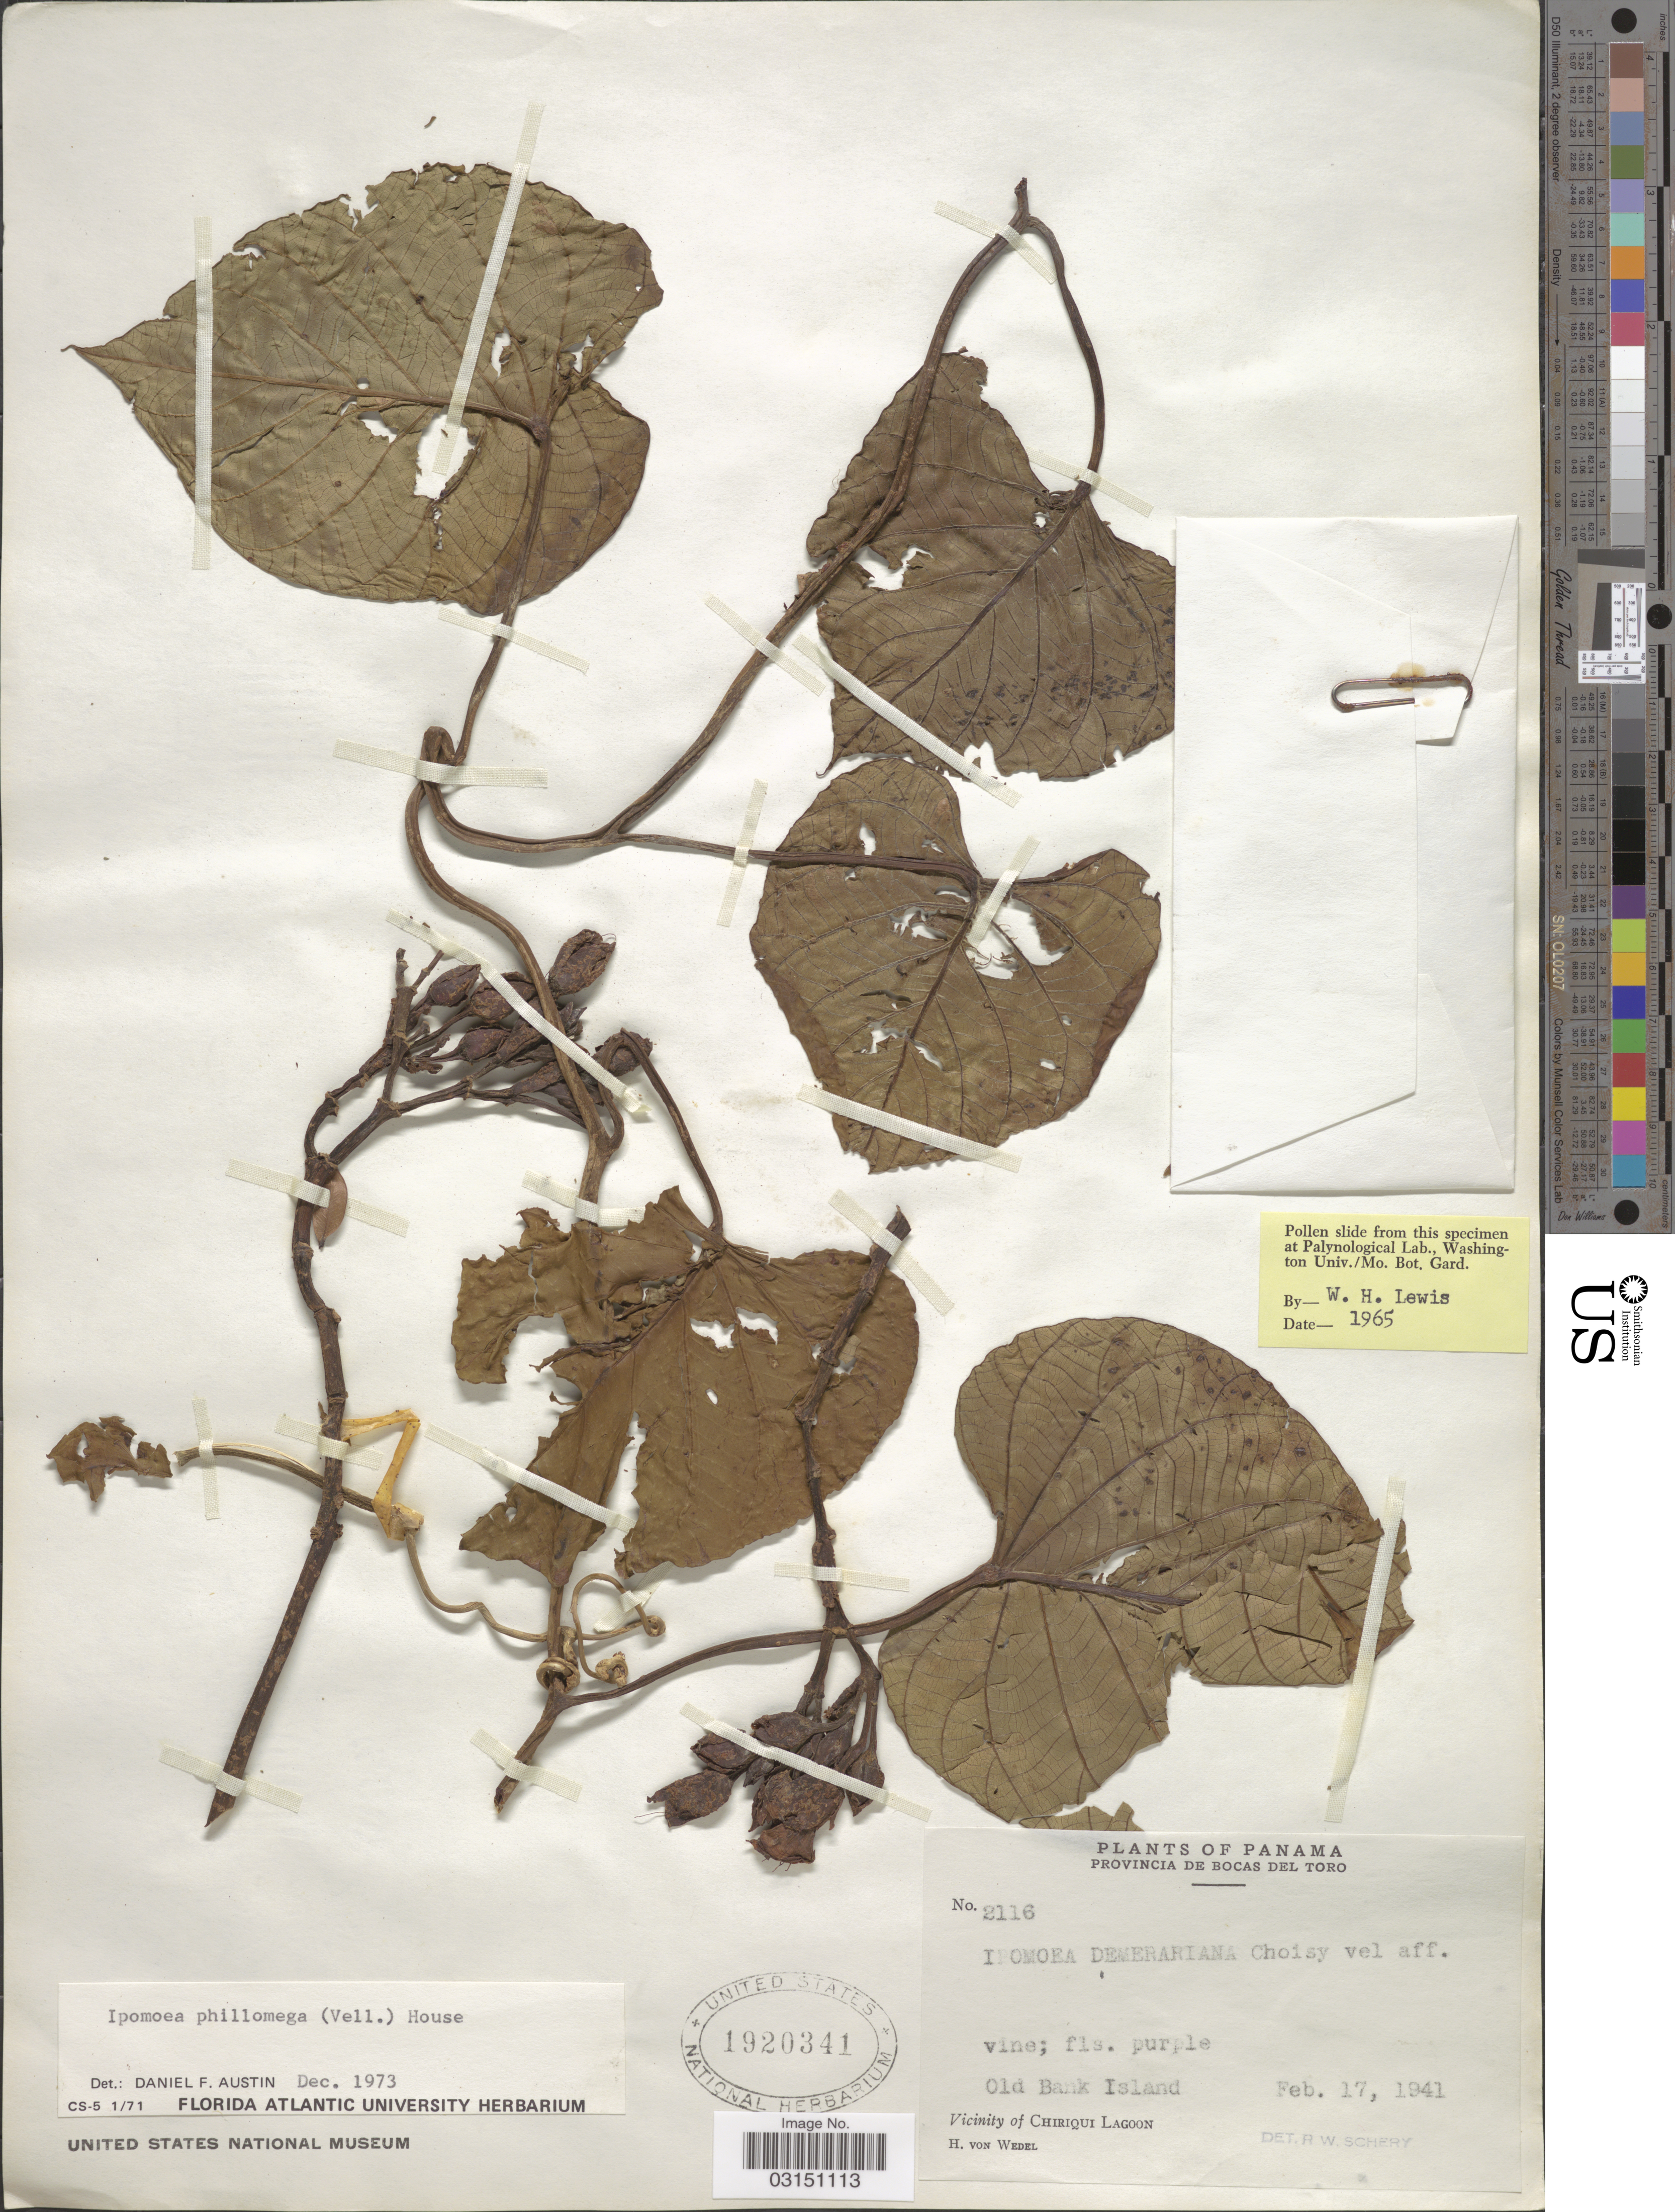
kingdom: Plantae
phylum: Tracheophyta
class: Magnoliopsida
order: Solanales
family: Convolvulaceae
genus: Ipomoea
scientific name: Ipomoea philomega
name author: (Vell.) House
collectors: H. von Wedel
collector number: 2116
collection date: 1941-02-17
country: Panama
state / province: Bocas del Toro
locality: Old Bank Island, Vicinity of Chiriqui Lagoon.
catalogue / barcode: US 1920341